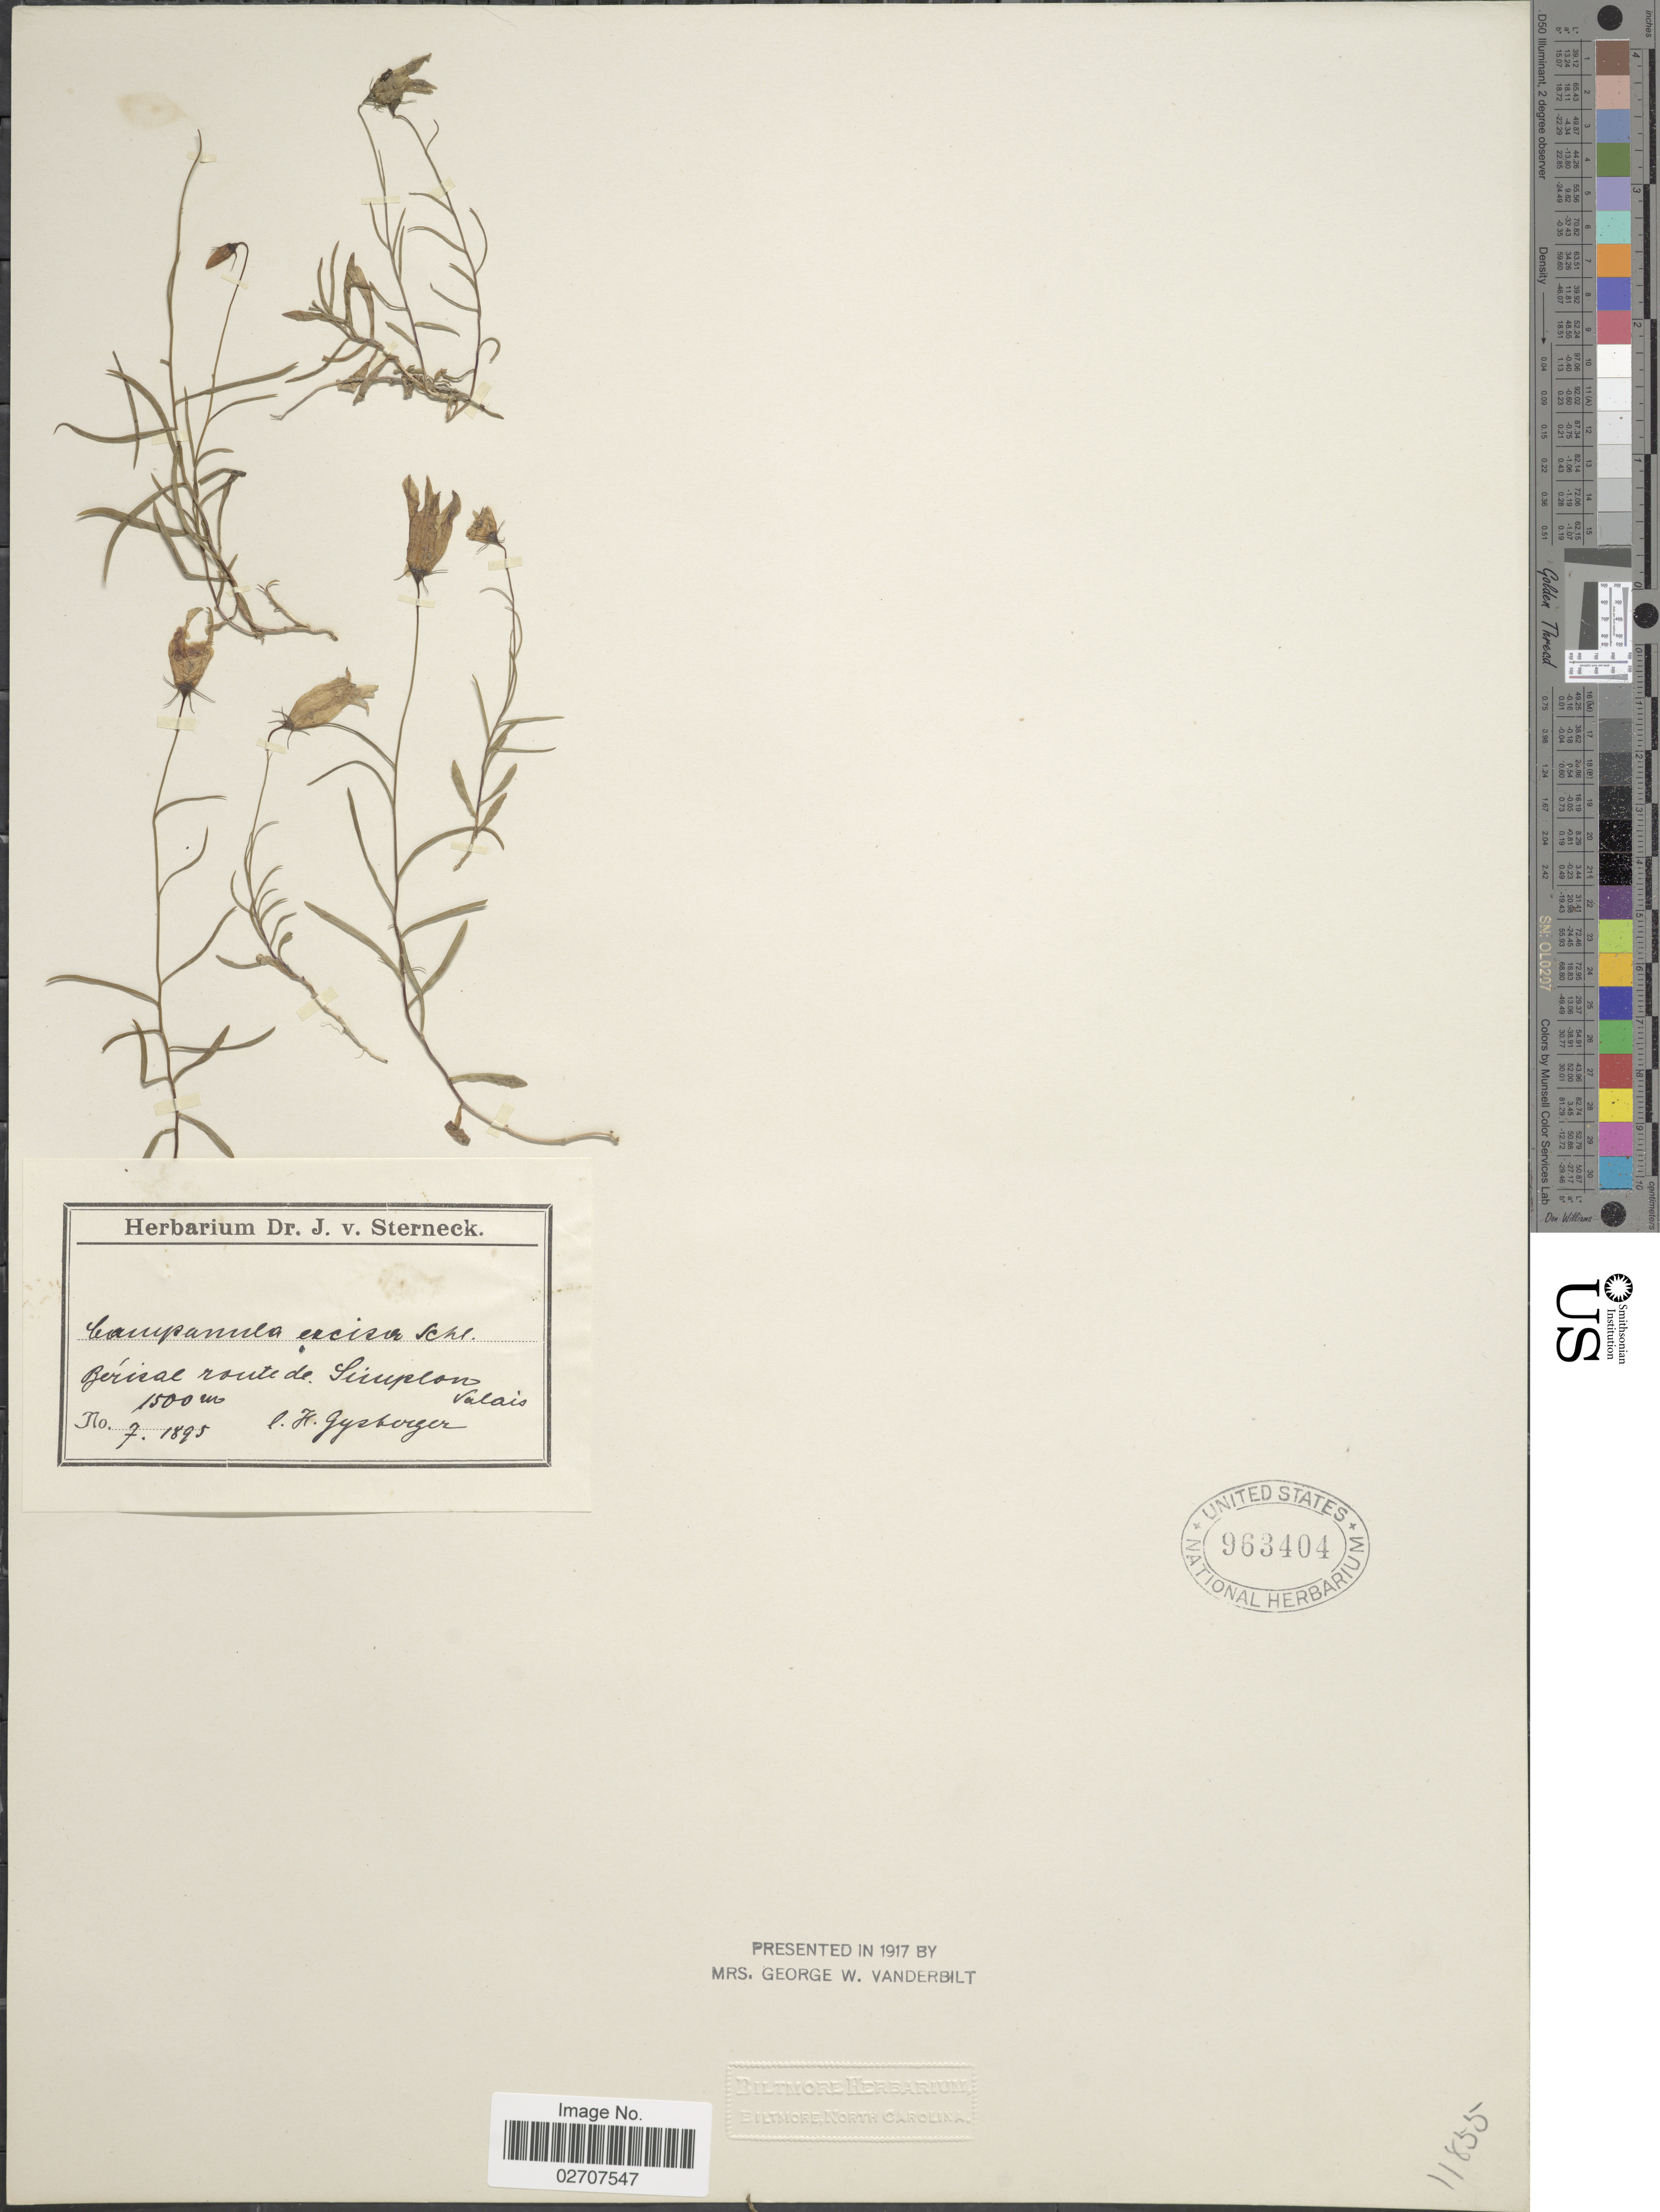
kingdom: Plantae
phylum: Tracheophyta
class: Magnoliopsida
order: Asterales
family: Campanulaceae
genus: Campanula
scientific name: Campanula excisa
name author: Schleich.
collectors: H. Gysperger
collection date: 1895-07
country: Switzerland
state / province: Valais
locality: Berisal route de Simplon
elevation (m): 1500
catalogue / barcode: US 963404